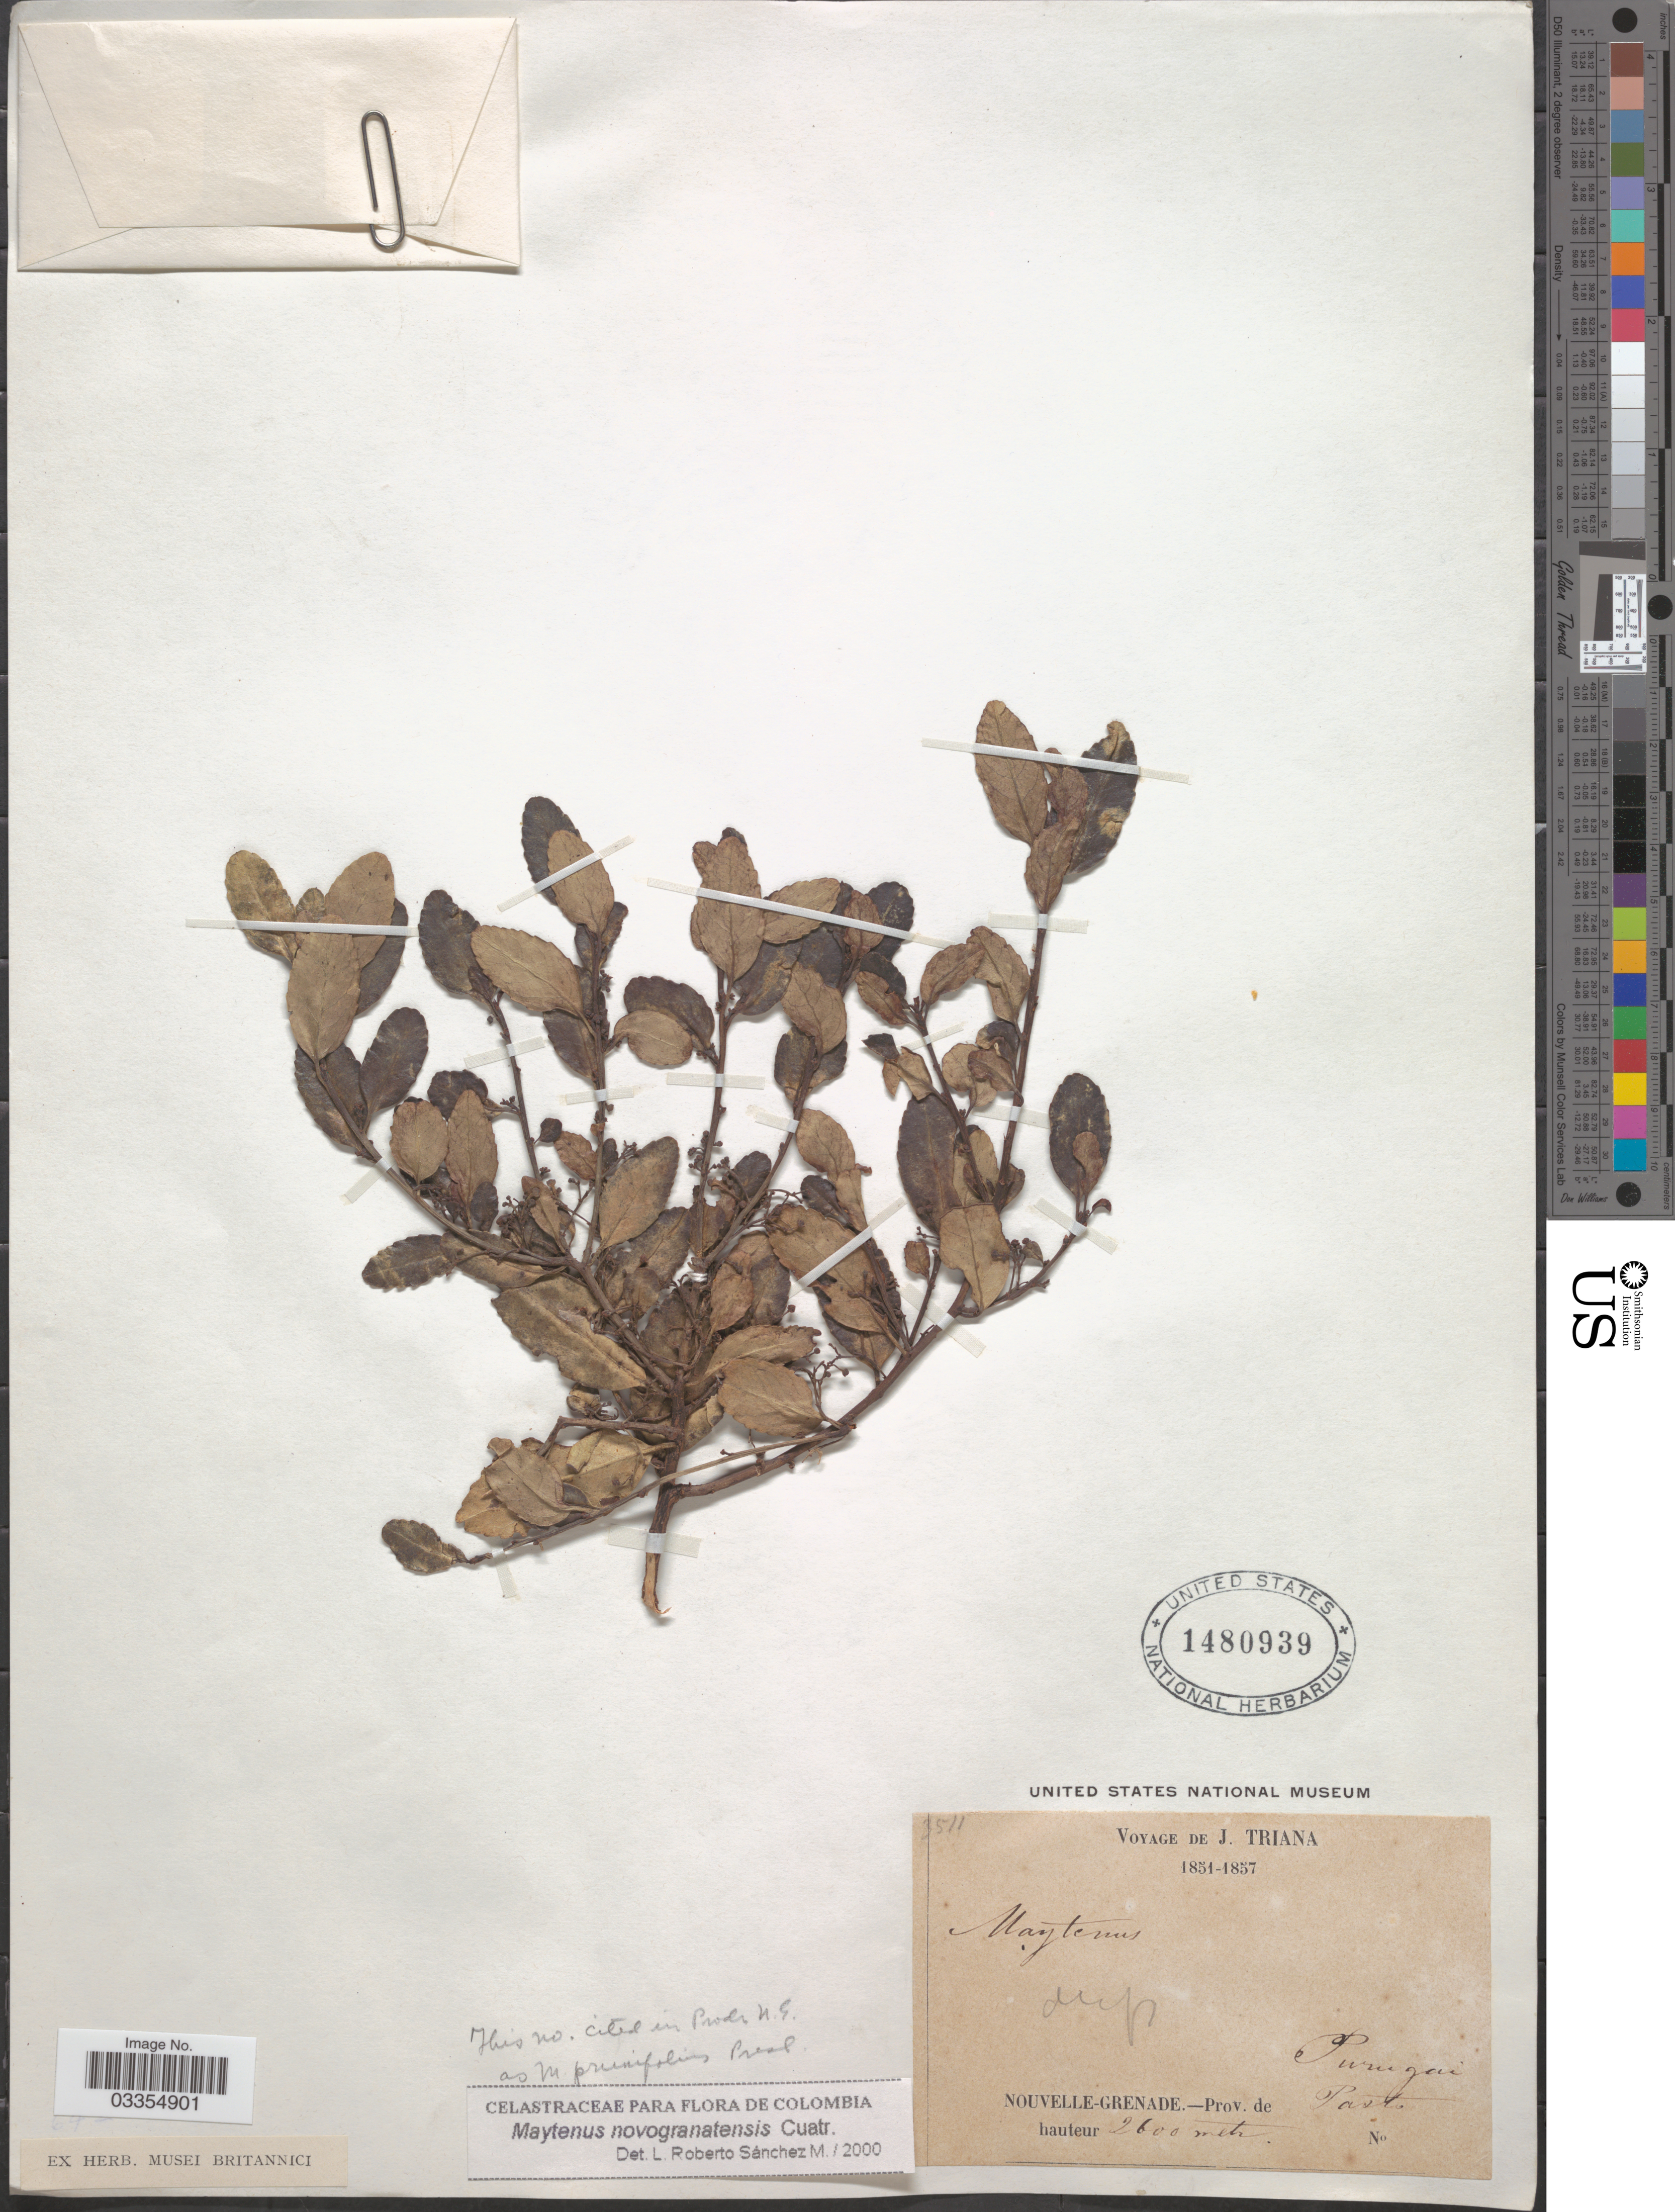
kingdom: Plantae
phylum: Tracheophyta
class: Magnoliopsida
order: Celastrales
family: Celastraceae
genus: Maytenus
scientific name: Maytenus novogranatensis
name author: Cuatrec.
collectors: J. Triana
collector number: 3511?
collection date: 1851/1857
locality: Purugai. Nouvelle-Grenade.-Prov. de Pasto.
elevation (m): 2600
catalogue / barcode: US 1480939